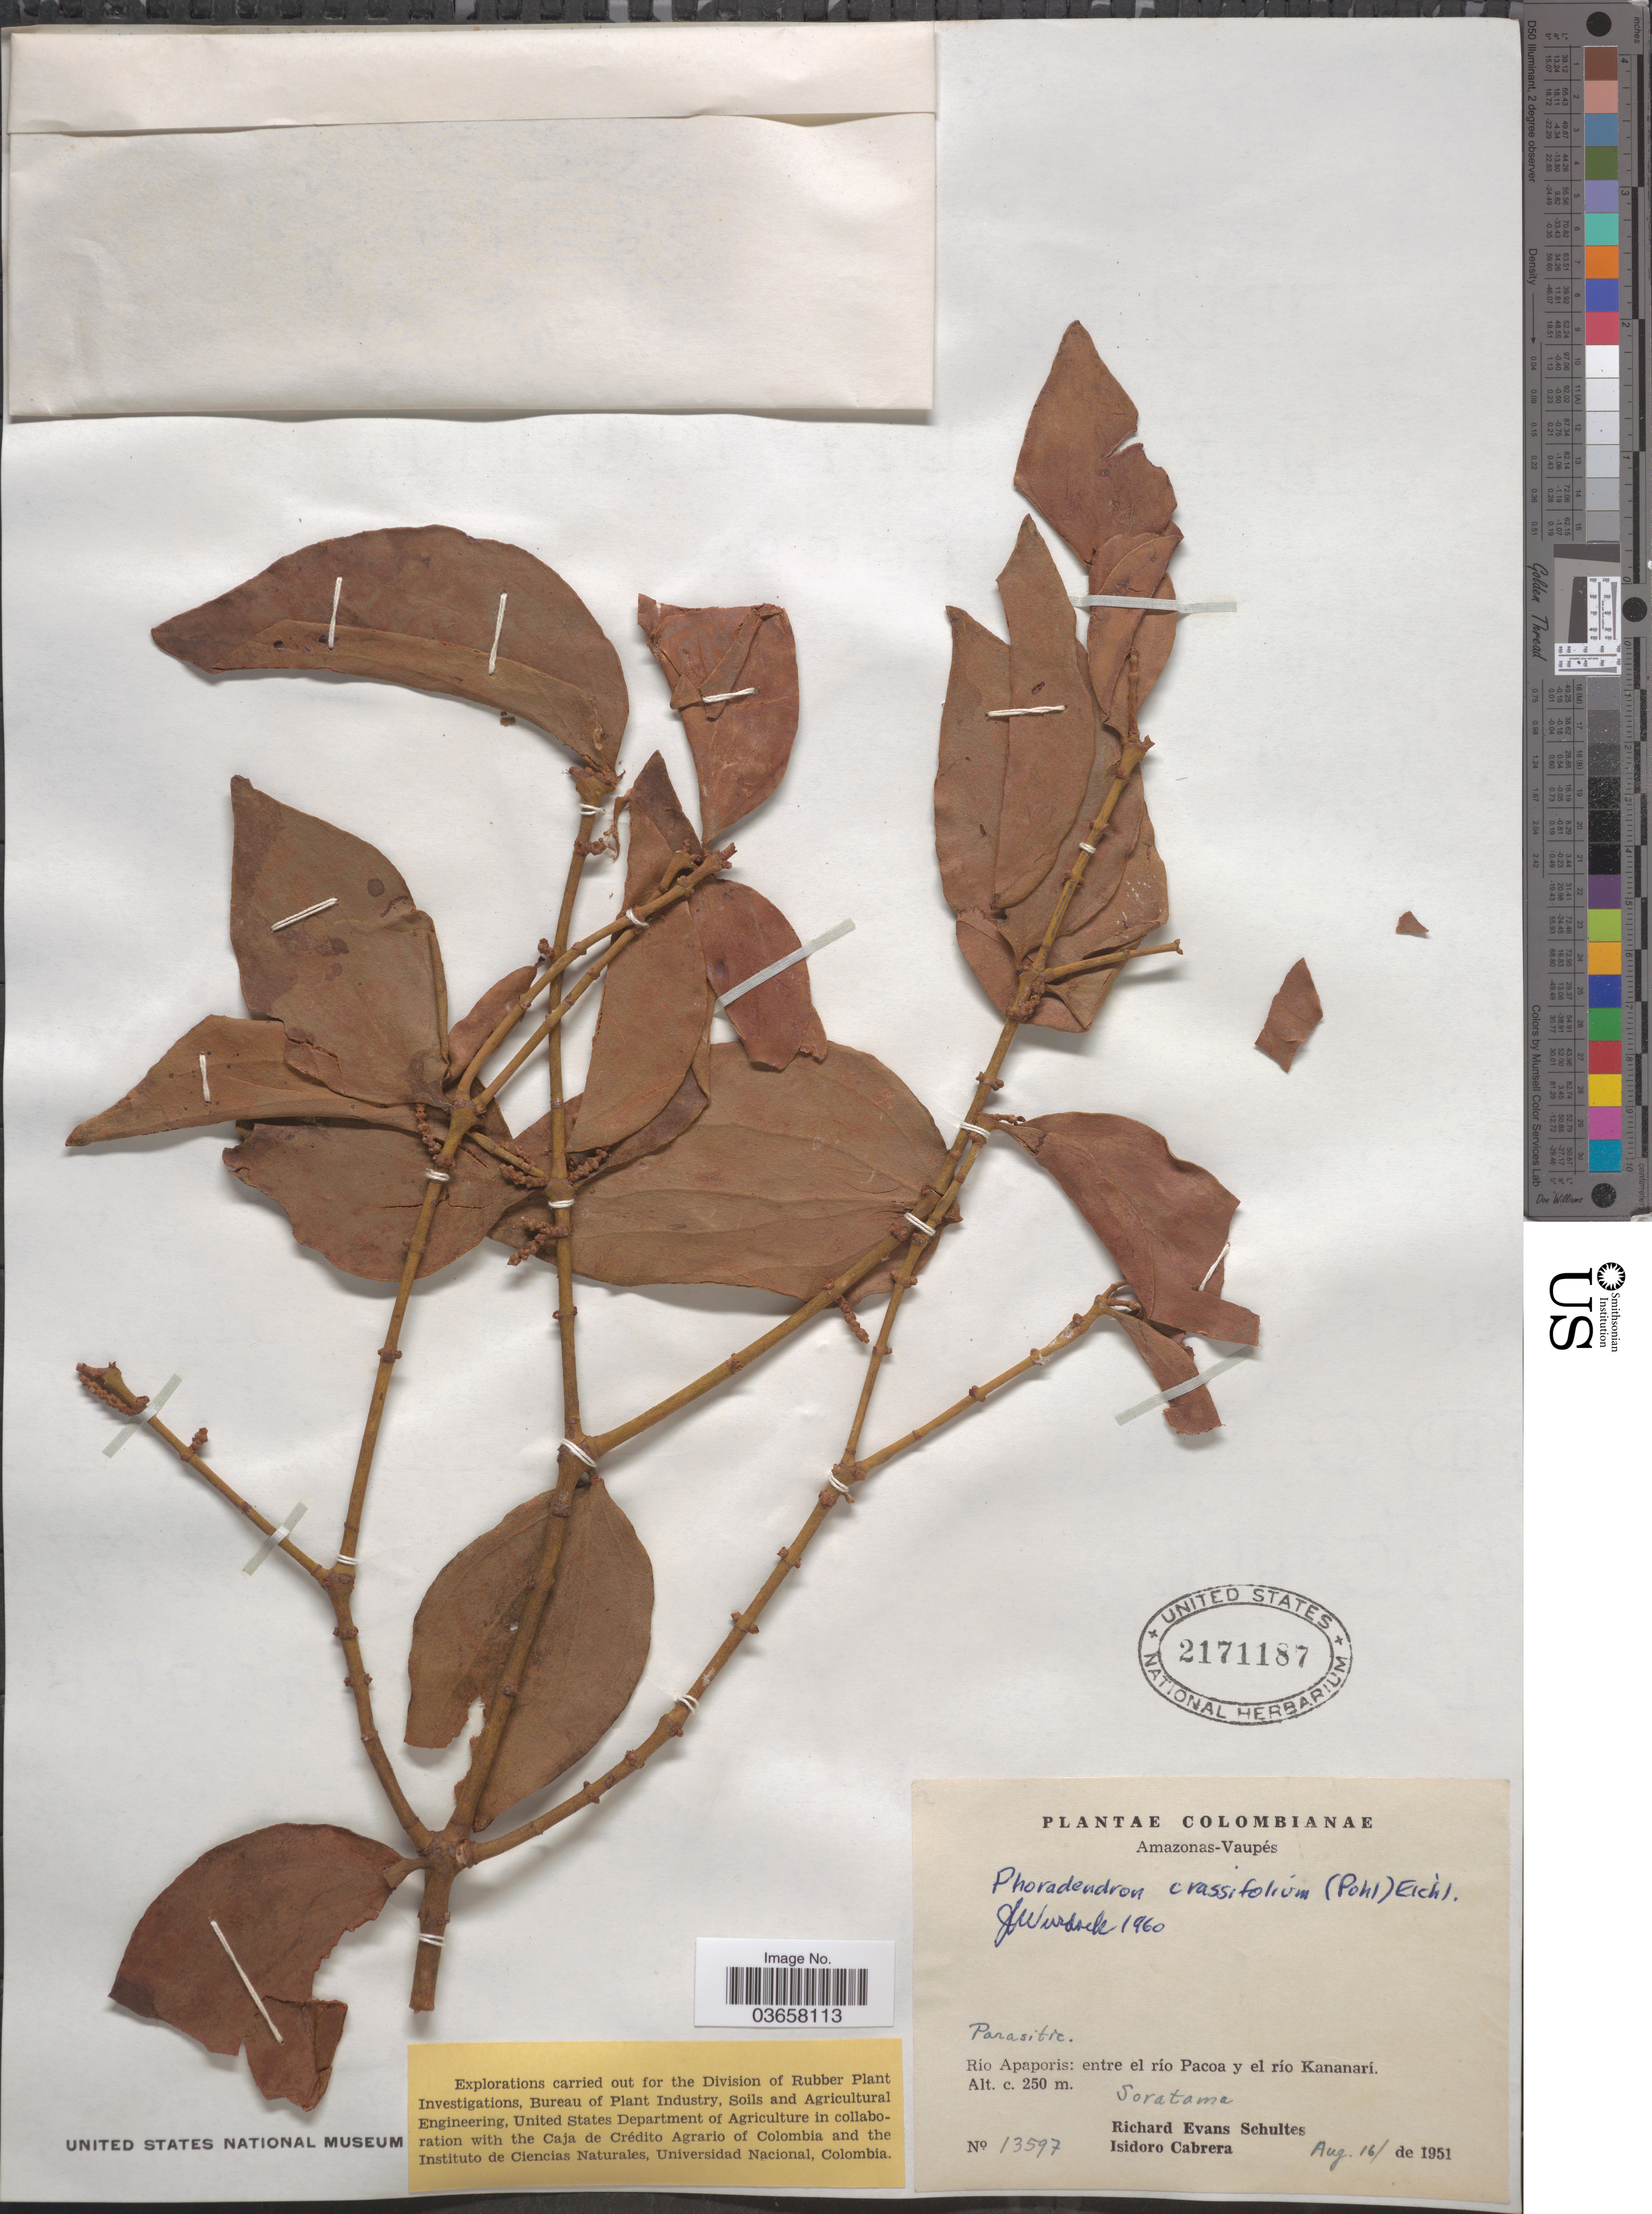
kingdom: Plantae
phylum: Tracheophyta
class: Magnoliopsida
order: Santalales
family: Viscaceae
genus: Phoradendron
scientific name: Phoradendron crassifolium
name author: (Pohl ex DC.) Eichler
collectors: R. E. Schultes & I. Cabrera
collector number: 13597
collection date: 1951-08-16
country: Colombia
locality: Amazonas-Vaupés. Río Apaporis: entre el río Pacoa y el río Kananarí. Soratama.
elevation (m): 250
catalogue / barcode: US 2171187